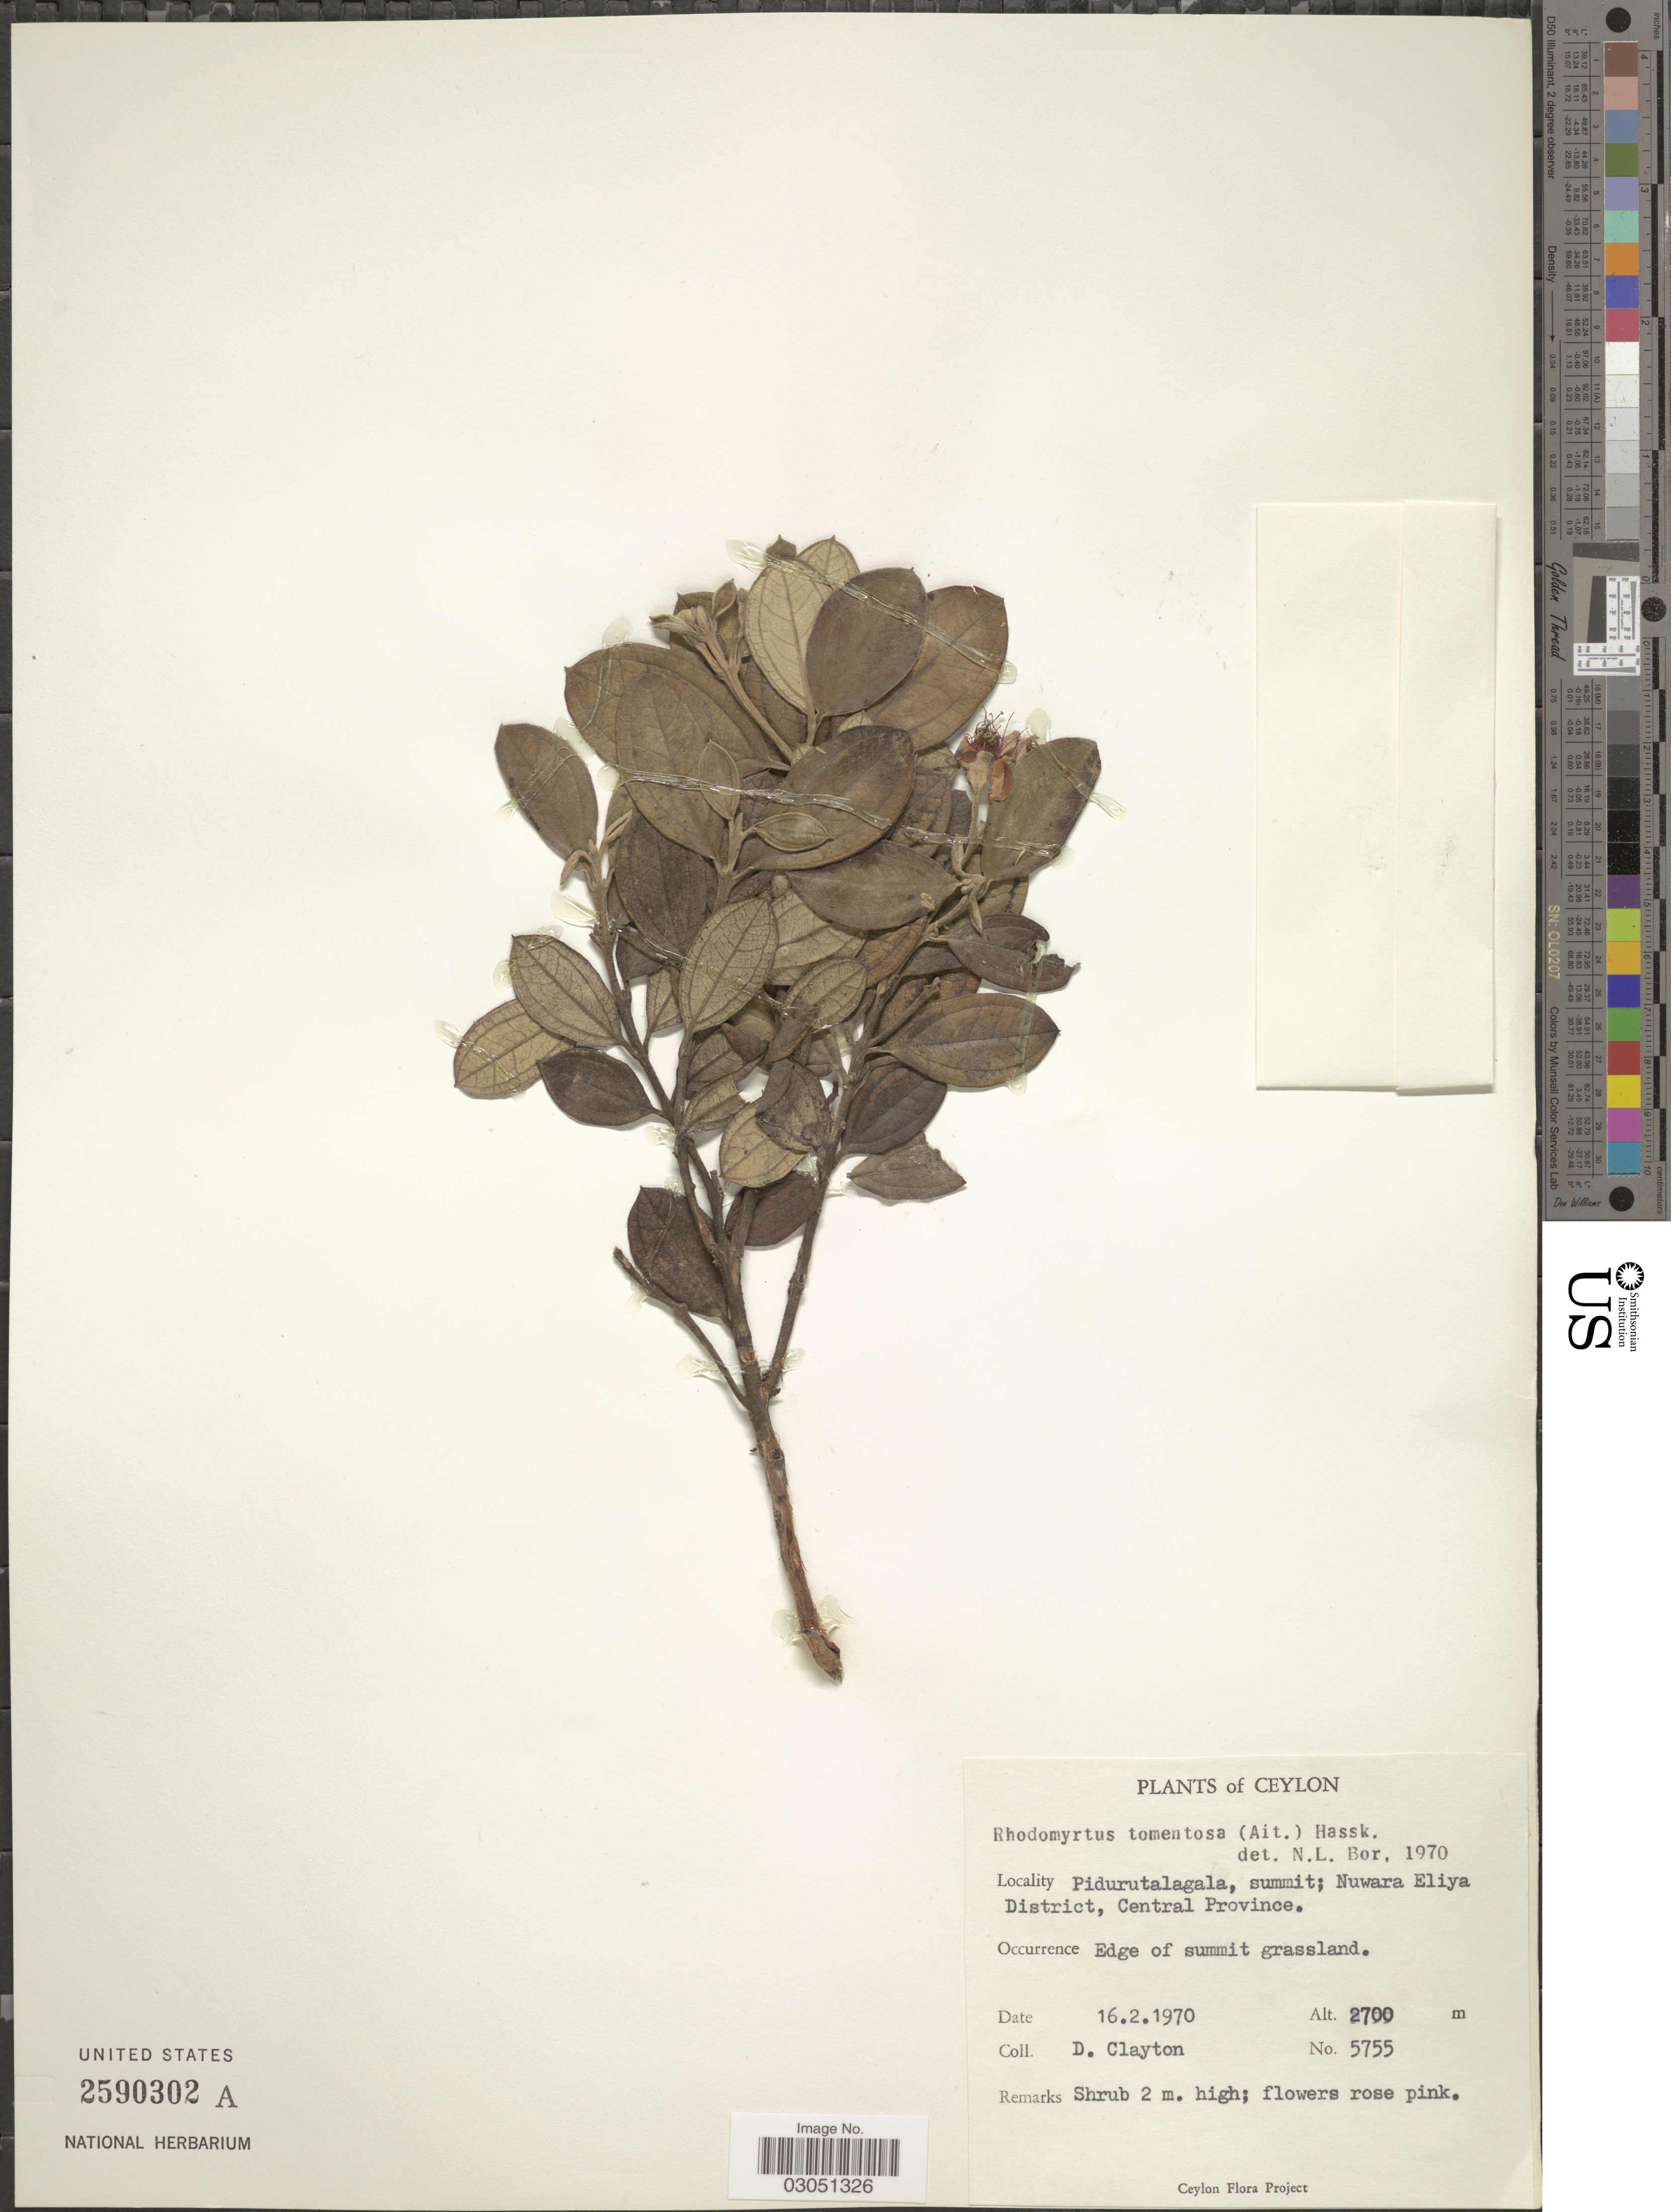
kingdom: Plantae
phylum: Tracheophyta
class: Magnoliopsida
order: Myrtales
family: Myrtaceae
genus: Rhodomyrtus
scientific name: Rhodomyrtus tomentosa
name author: (Aiton) Hassk.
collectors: D. Clayton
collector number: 5755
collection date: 1970-02-16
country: Sri Lanka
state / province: Central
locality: Ceylon, Pidurutalagala, summit; Nuwara Eliya District.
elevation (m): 2700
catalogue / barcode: US 2590302A